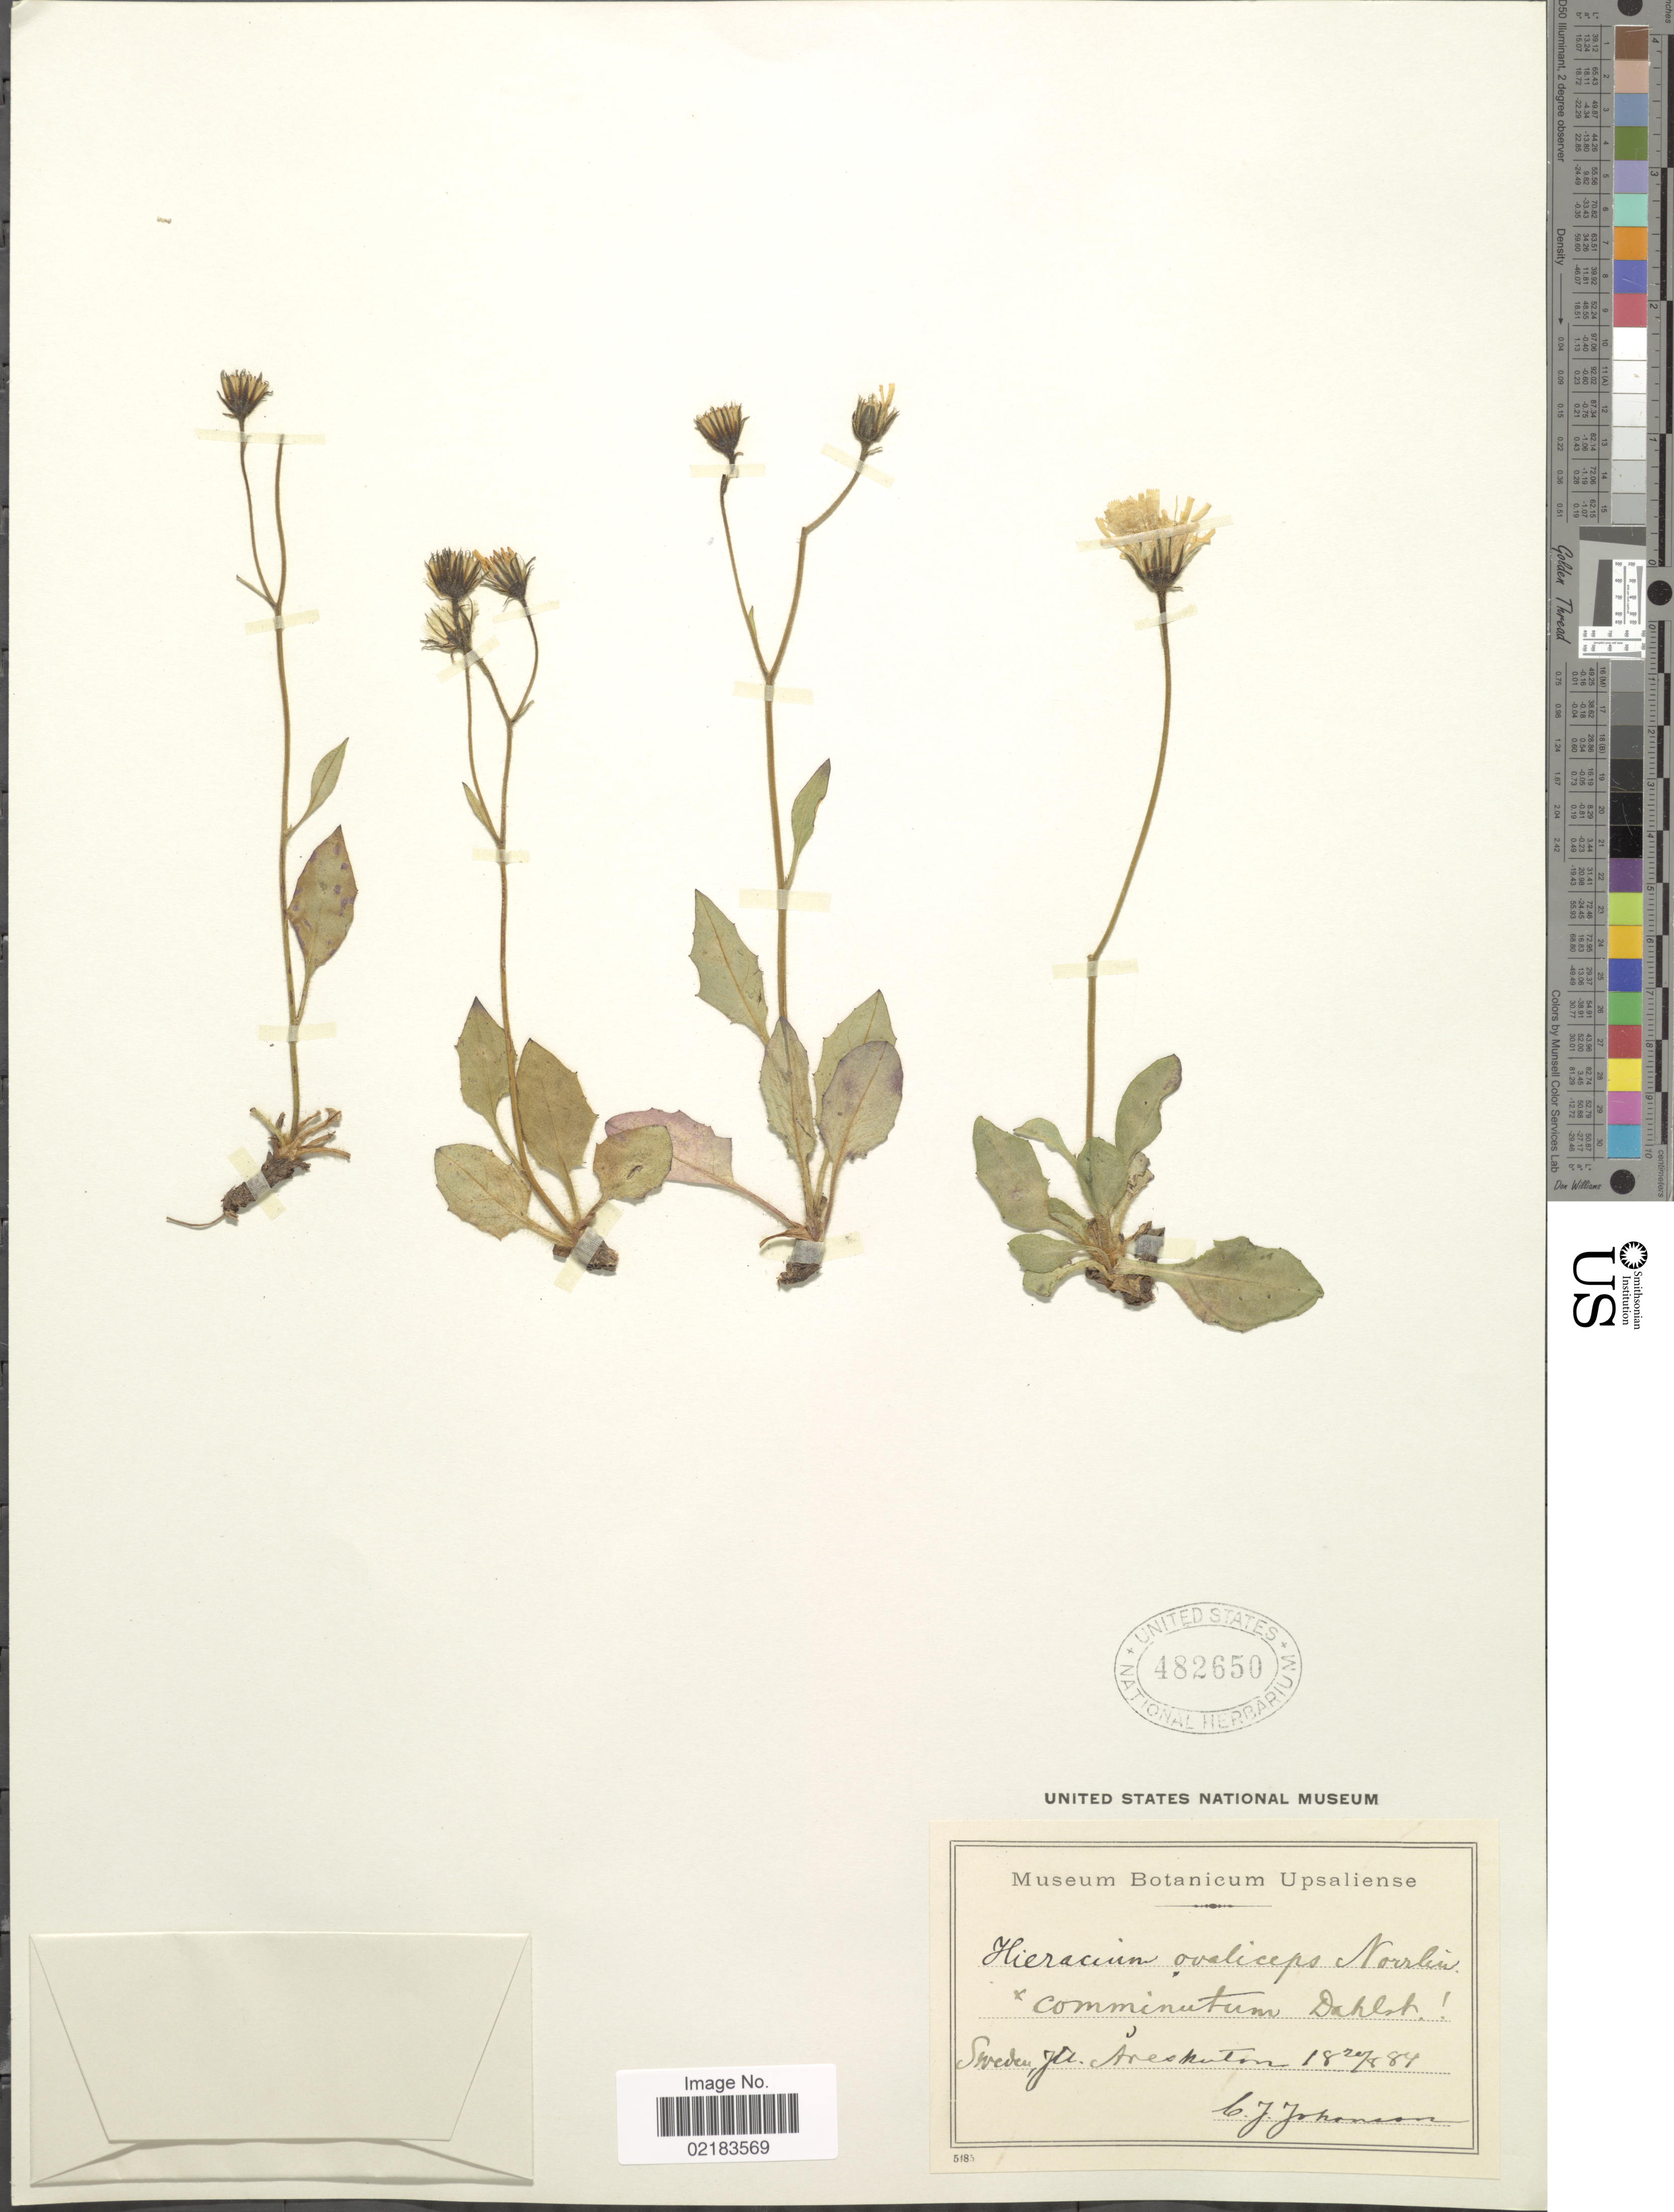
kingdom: Plantae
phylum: Tracheophyta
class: Magnoliopsida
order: Asterales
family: Asteraceae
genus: Hieracium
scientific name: Hieracium ovaliceps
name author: (Norrlin) Elfstr.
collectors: C. Johanson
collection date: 1884-08-20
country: Sweden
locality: Jtl. Areskutan.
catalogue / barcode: US 482650